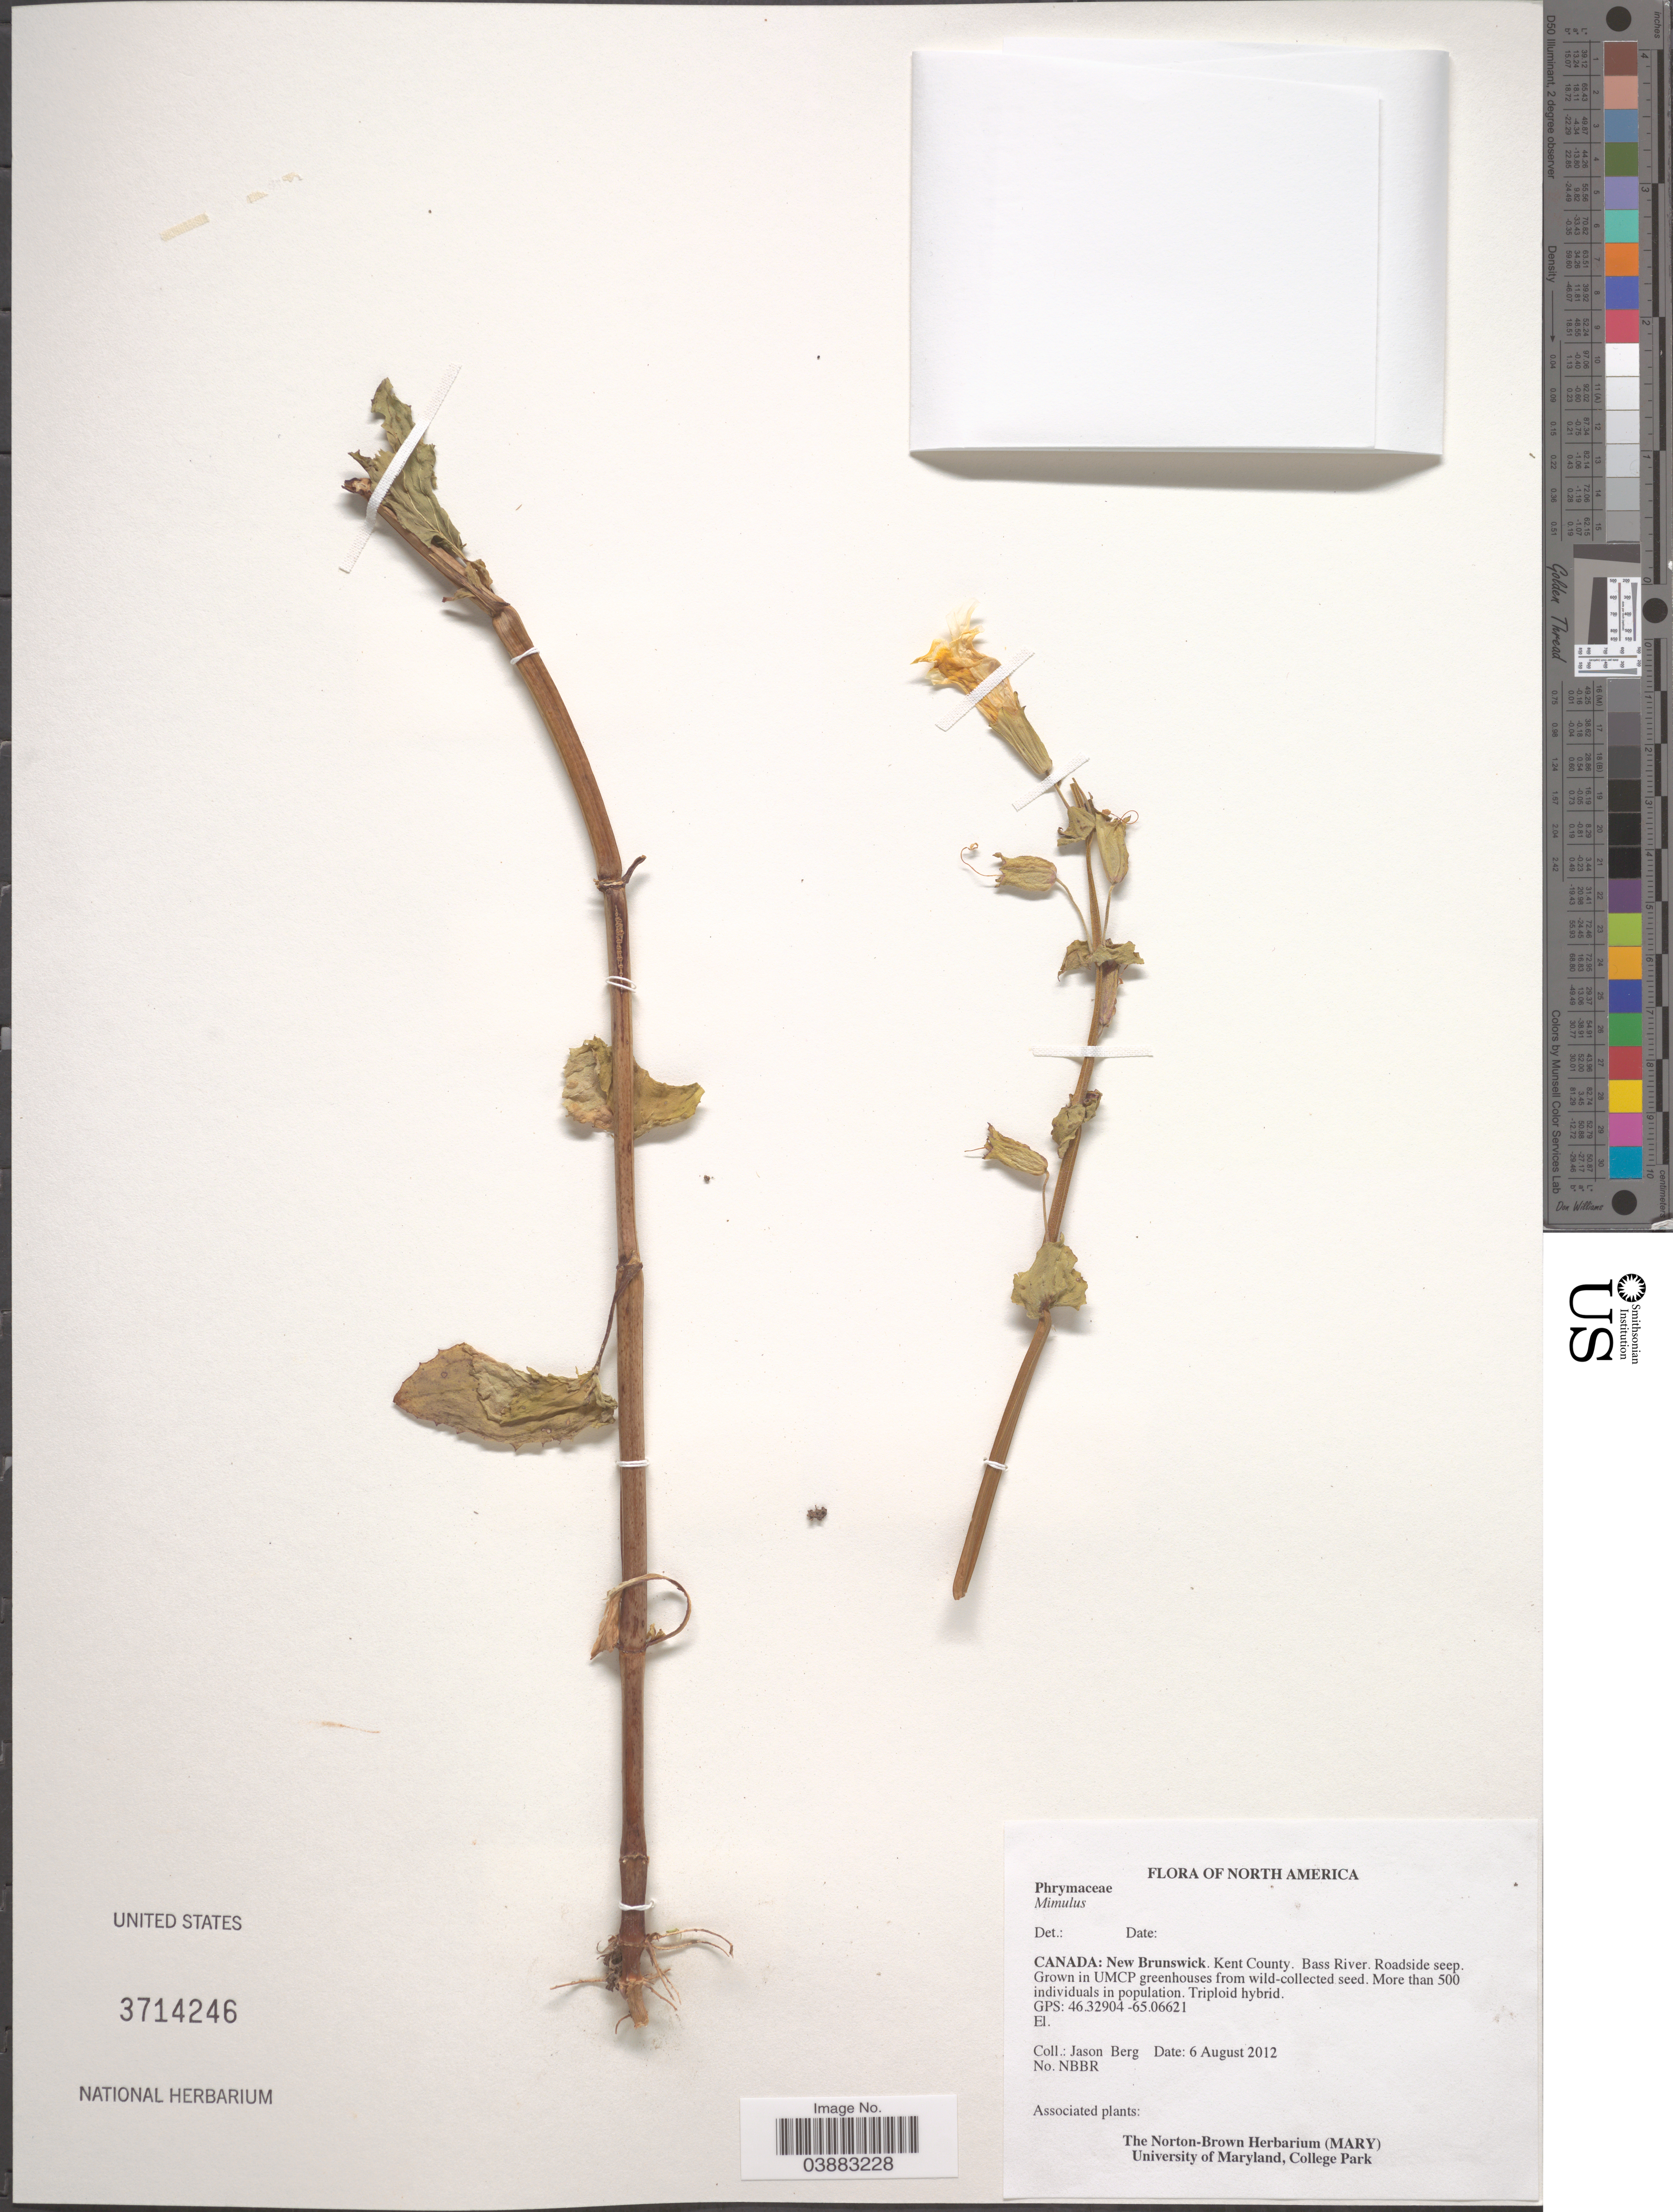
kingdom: Plantae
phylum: Tracheophyta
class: Magnoliopsida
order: Lamiales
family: Phrymaceae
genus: Mimulus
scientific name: Mimulus sp.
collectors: J. Berg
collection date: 2012-08-06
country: Canada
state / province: New Brunswick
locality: Kent County. Bass River. Roadside seep.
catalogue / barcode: US 3714246